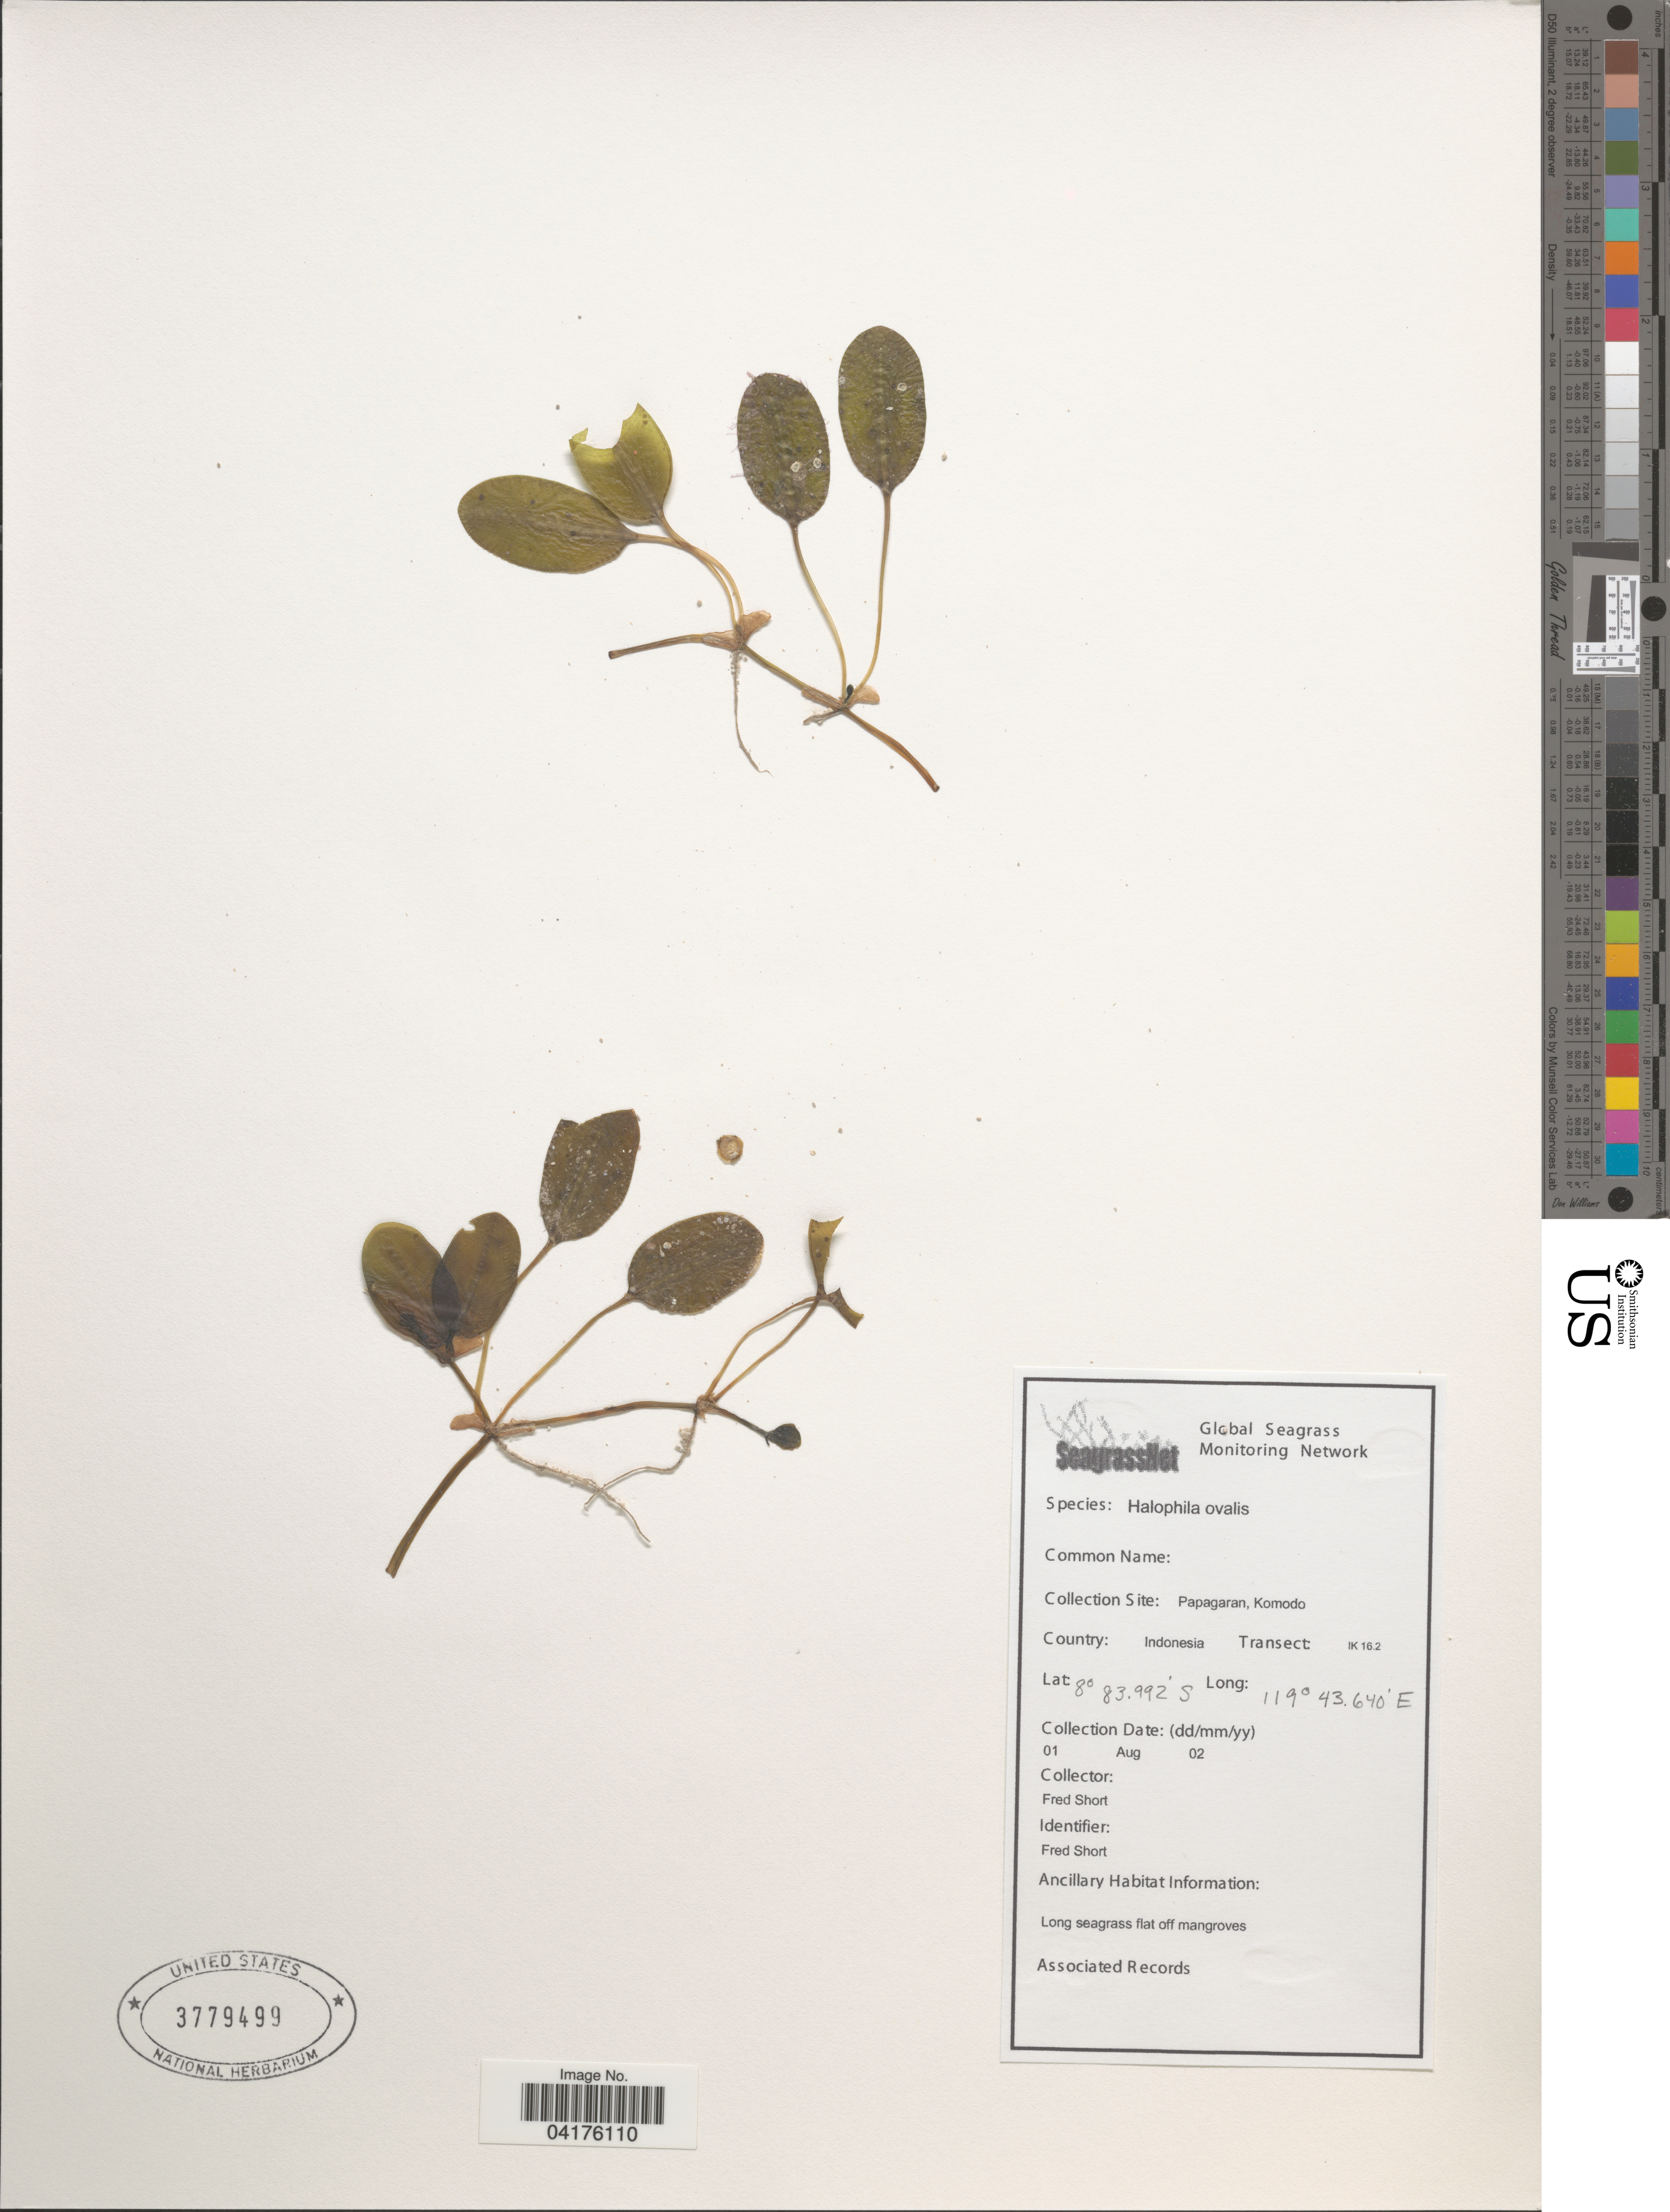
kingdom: Plantae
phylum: Tracheophyta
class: Liliopsida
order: Alismatales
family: Hydrocharitaceae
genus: Halophila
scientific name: Halophila ovalis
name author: (R. Br.) Hook. f.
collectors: F. Short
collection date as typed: Transcribed d/m/y: 1/8/2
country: Indonesia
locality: Papagaran, Komodo. Transect: IK 16.2.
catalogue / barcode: US 3779499